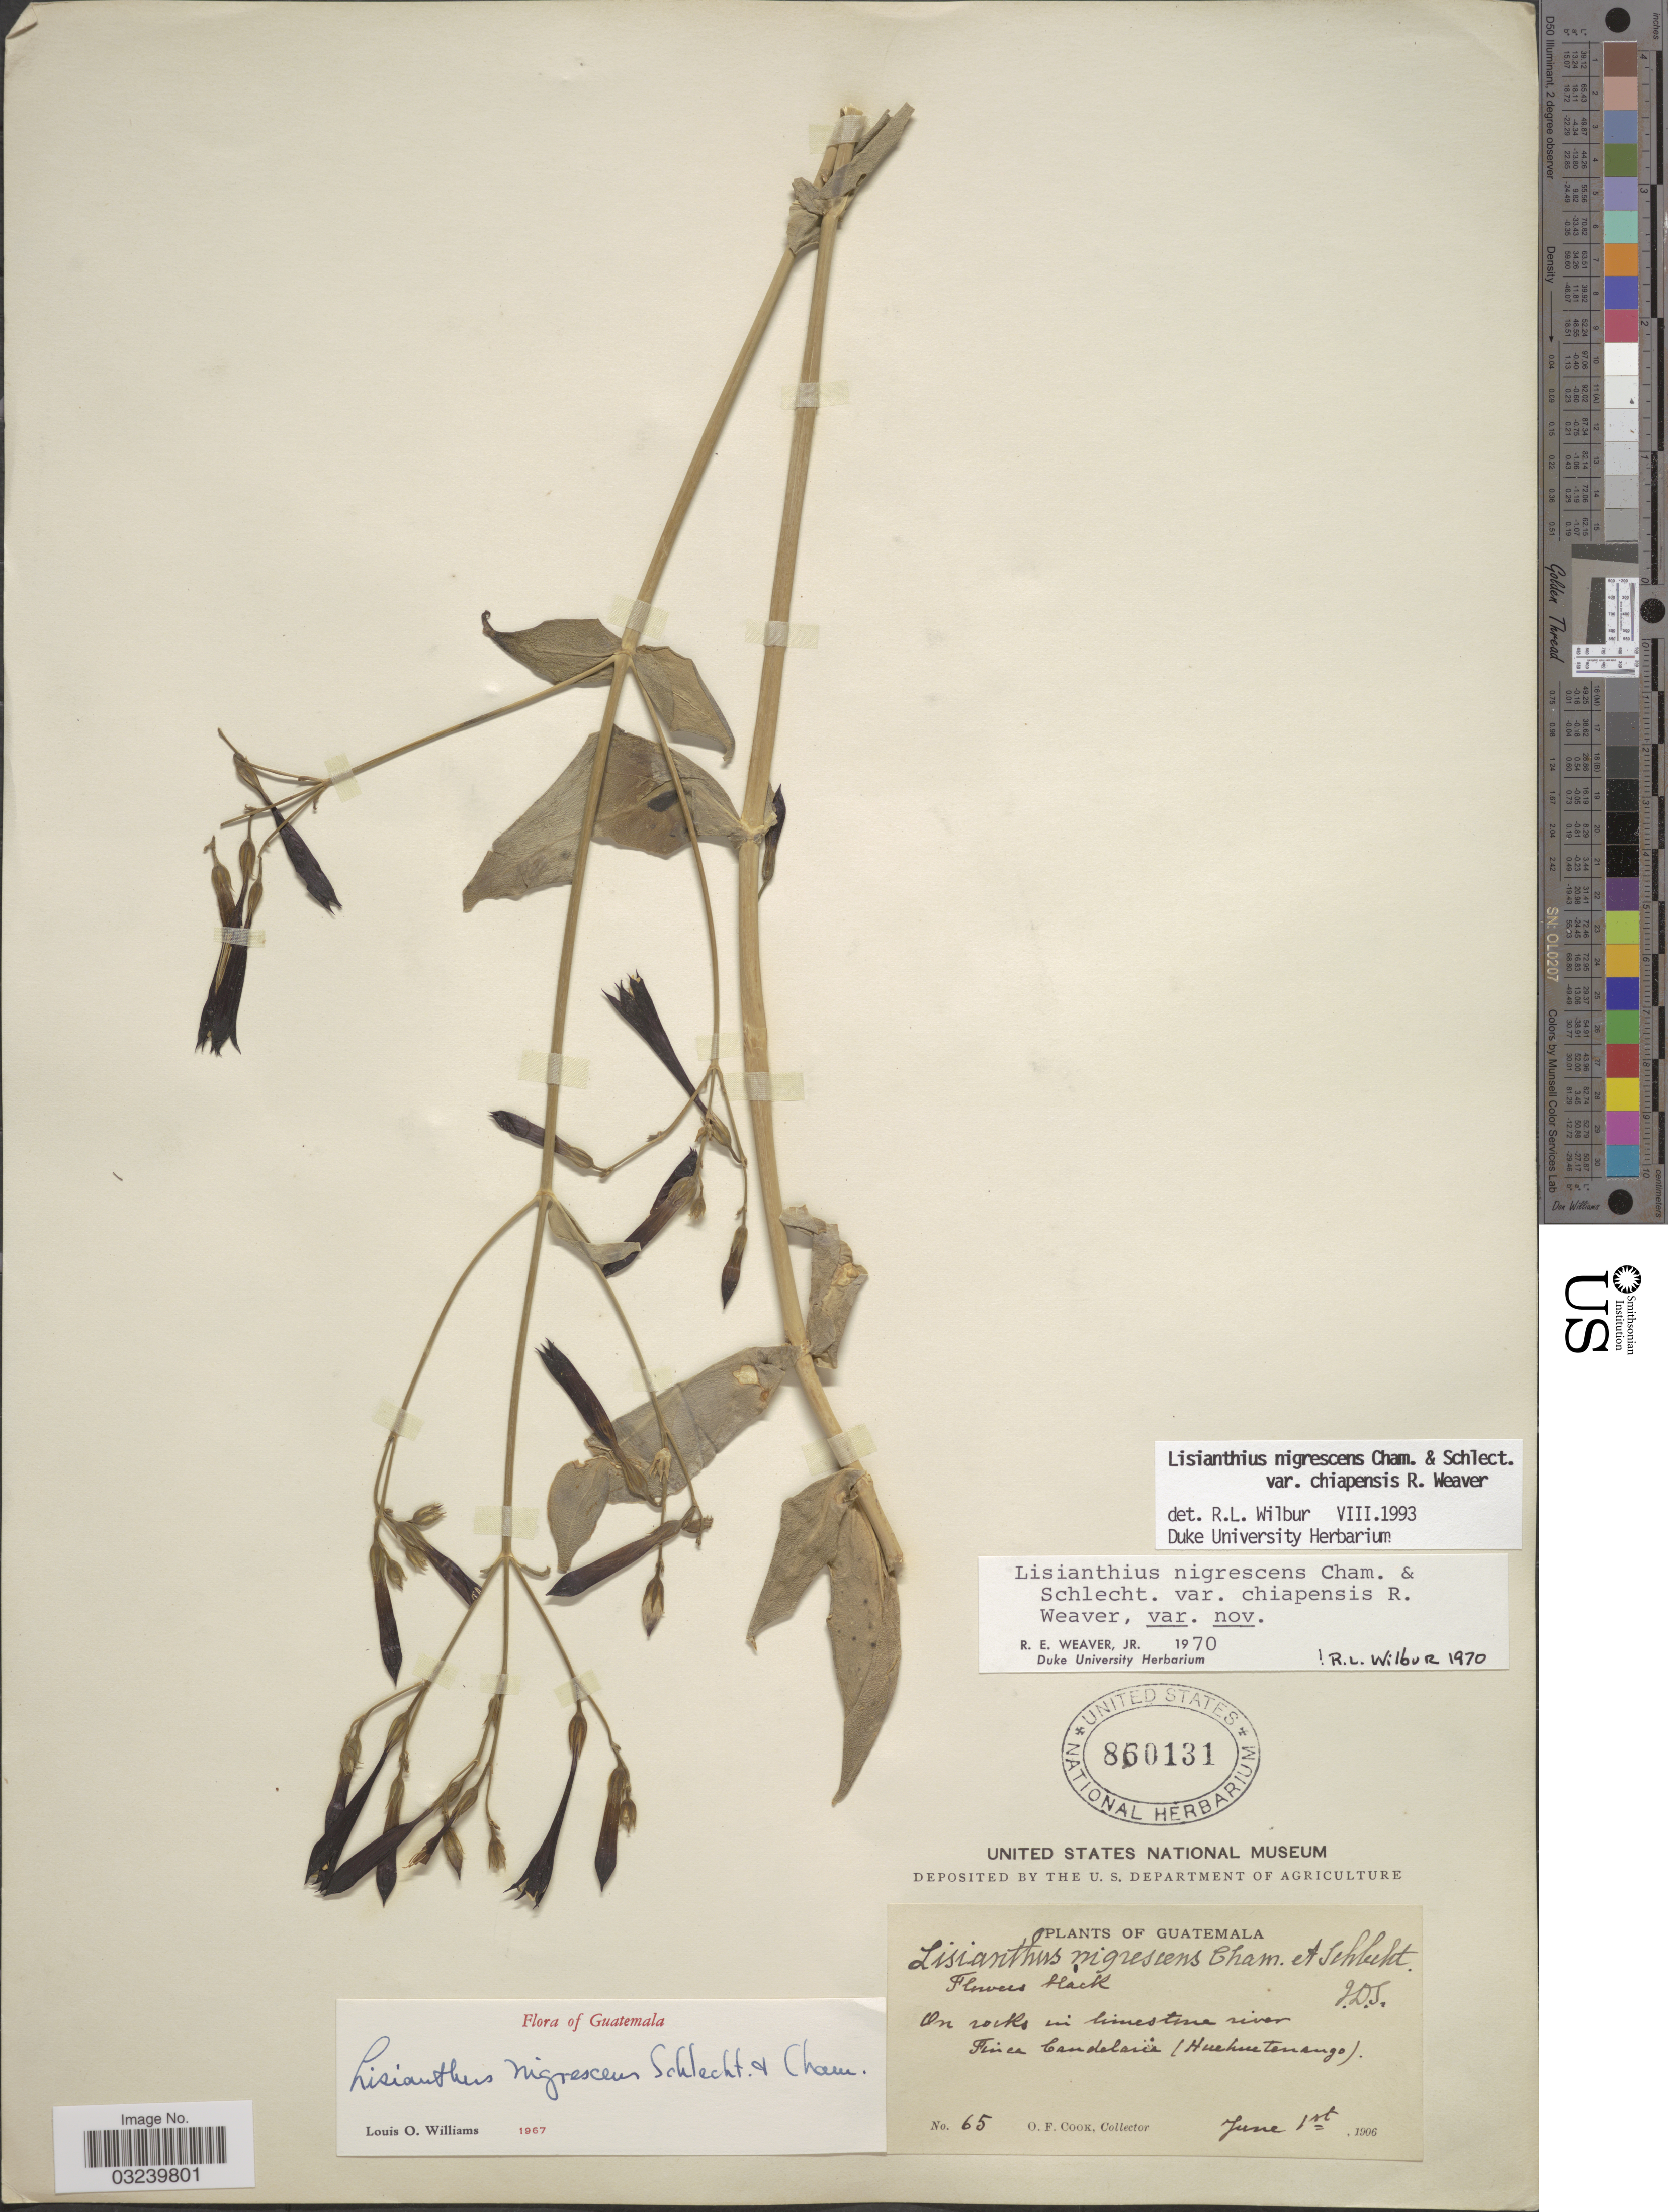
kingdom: Plantae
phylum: Tracheophyta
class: Magnoliopsida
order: Gentianales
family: Gentianaceae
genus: Lisianthius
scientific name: Lisianthius nigrescens var. chiapensis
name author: Weaver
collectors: O. F. Cook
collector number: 65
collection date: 1906-06-01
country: Guatemala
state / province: Huehuetenango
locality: On rocks in limestone river Finca Candelaria.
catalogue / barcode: US 860131